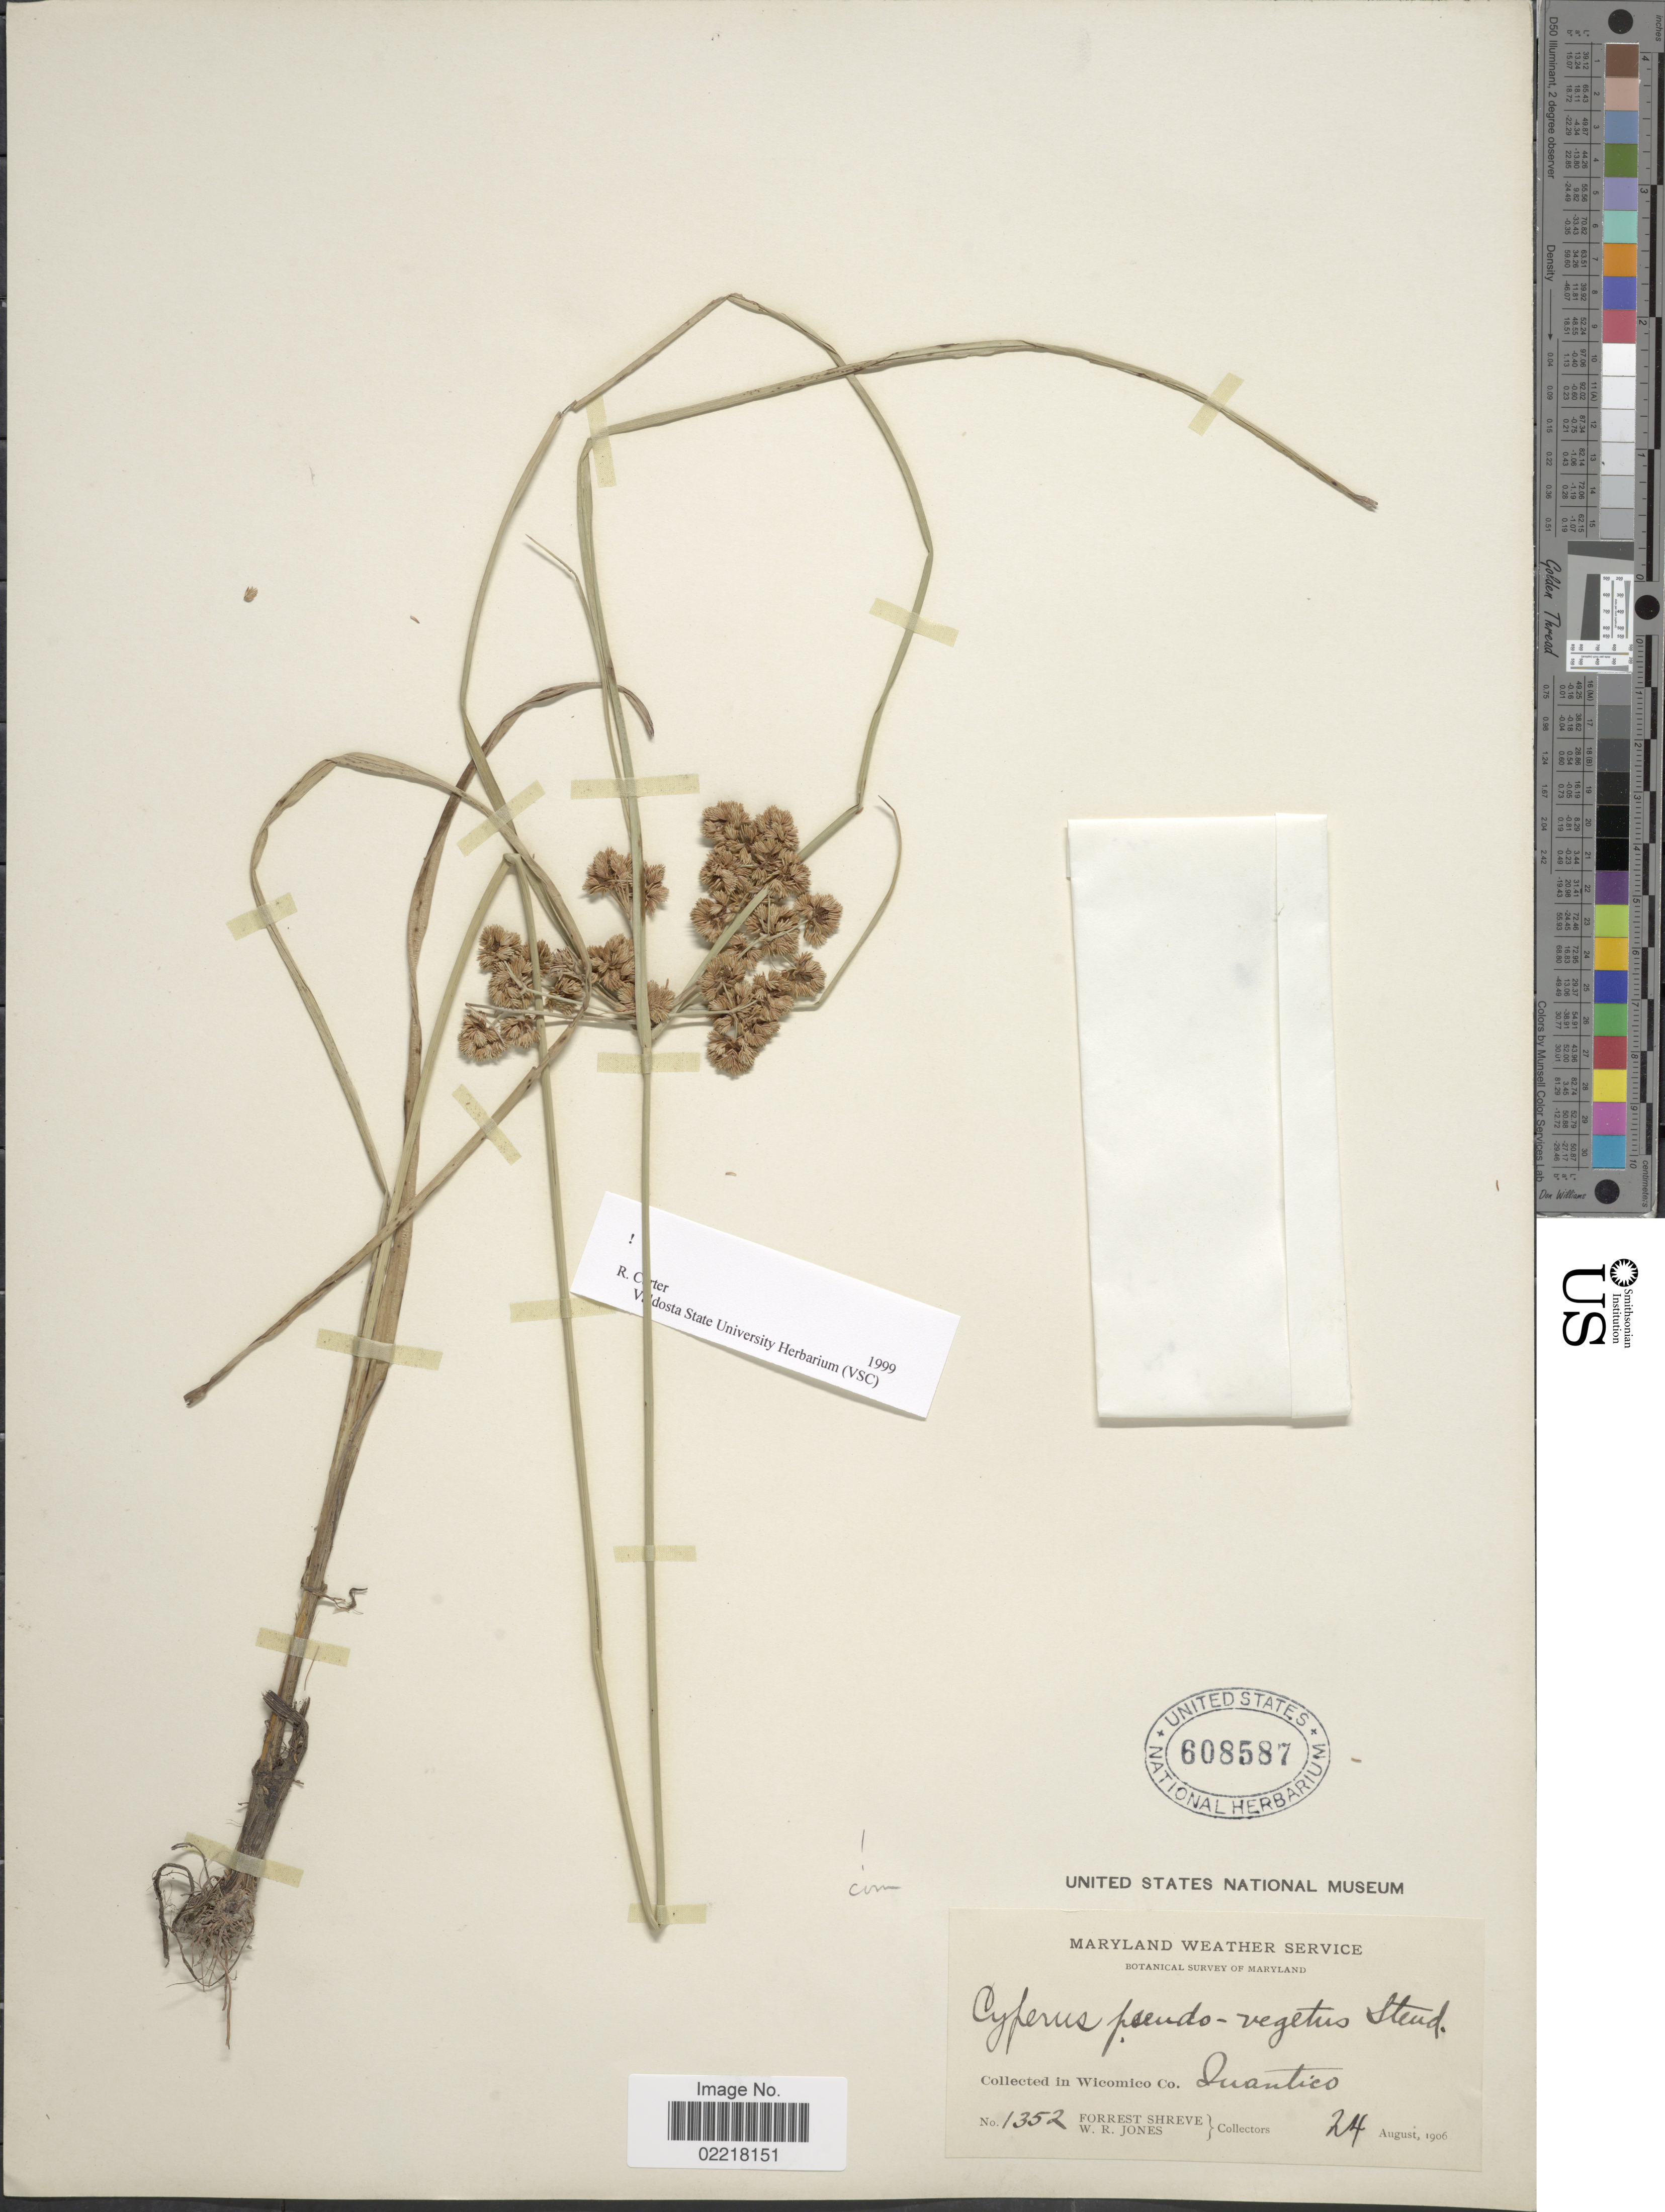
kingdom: Plantae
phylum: Tracheophyta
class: Liliopsida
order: Poales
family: Cyperaceae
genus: Cyperus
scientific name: Cyperus pseudovegetus Steud.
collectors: F. Shreve & W. R. Jones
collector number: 1352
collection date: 1906-08-24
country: United States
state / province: Maryland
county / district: Wicomico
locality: Maryland Weather Service. In Wicomico Co. Quantico.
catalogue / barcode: US 608587